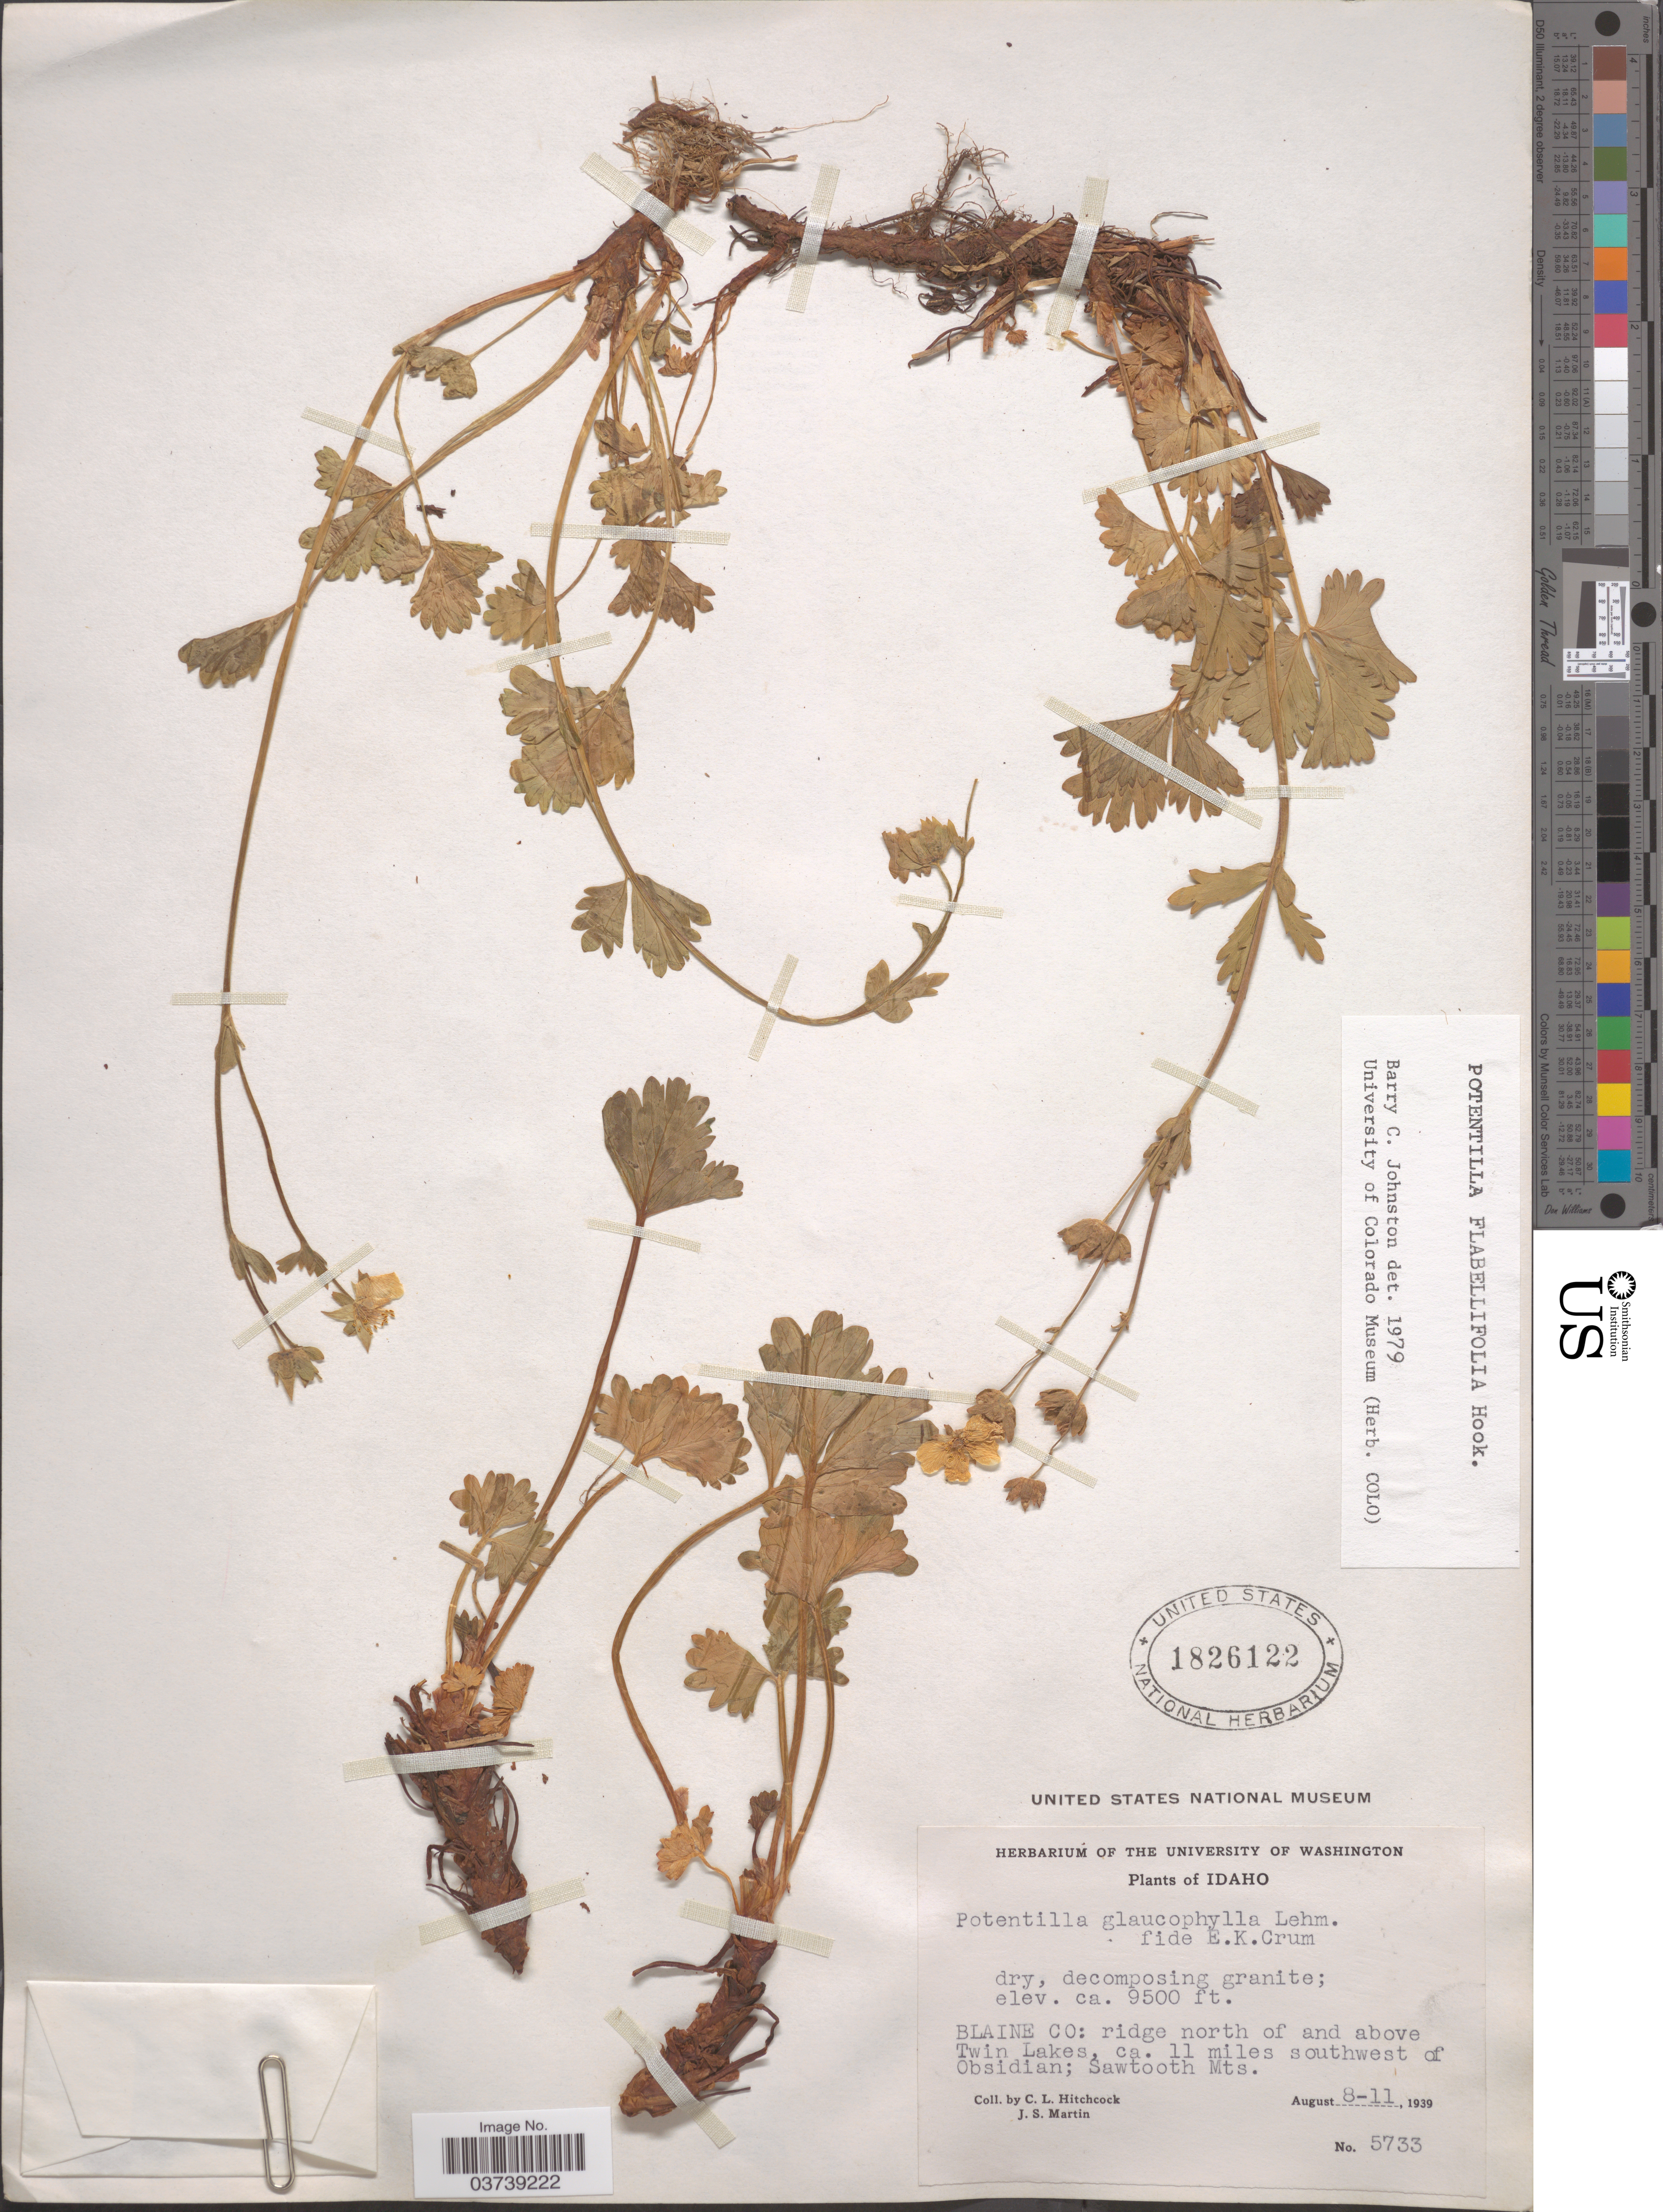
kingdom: Plantae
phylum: Tracheophyta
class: Magnoliopsida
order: Rosales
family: Rosaceae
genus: Potentilla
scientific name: Potentilla flabellifolia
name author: Hook. ex Torr. & A. Gray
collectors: C. L. Hitchcock & J. S. Martin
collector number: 5733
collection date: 1939-08-08/1939-08-11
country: United States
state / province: Idaho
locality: Blaine Co: ridge north of and above Twin Lakes, ca. 11 miles southwest of Obsidian; Sawtooth Mts.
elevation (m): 2896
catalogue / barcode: US 1826122